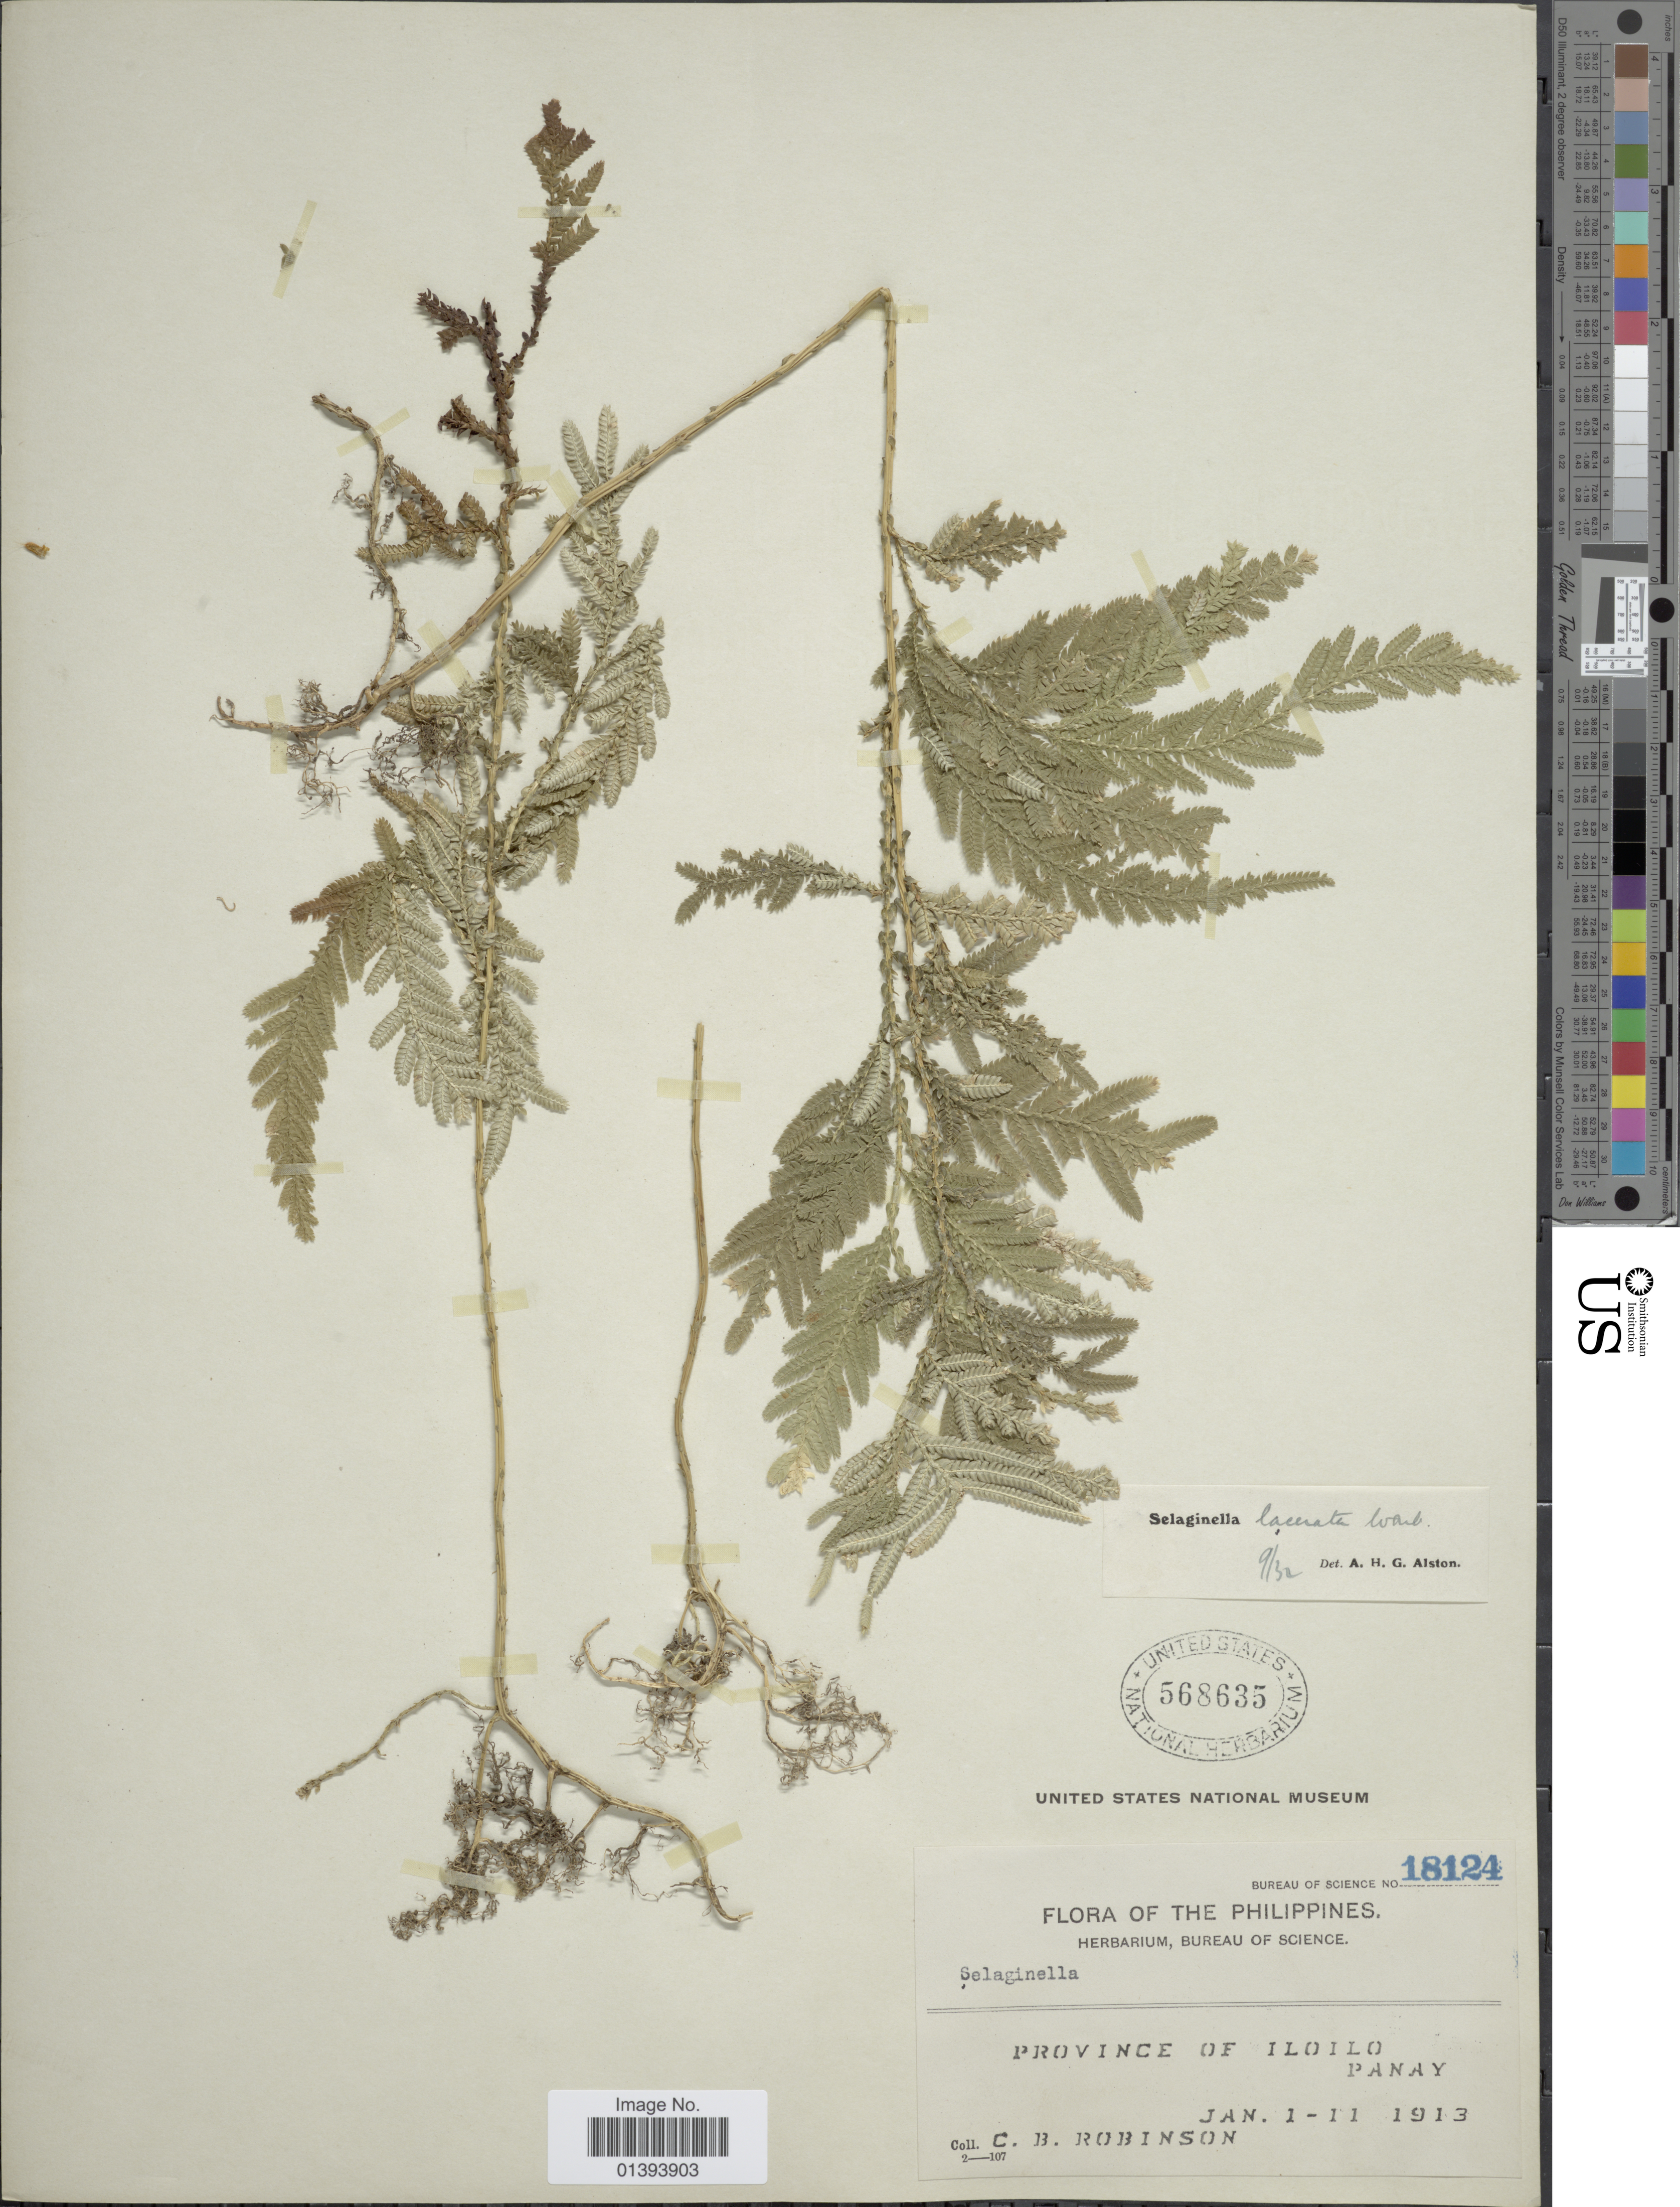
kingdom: Plantae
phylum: Tracheophyta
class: Lycopodiopsida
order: Selaginellales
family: Selaginellaceae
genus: Selaginella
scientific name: Selaginella lacerata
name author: Warb.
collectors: C. Robinson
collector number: Bureau of Science 18124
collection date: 1913-01-01/1913-01-11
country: Philippines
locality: Province of Iloilo Panay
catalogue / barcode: US 568635